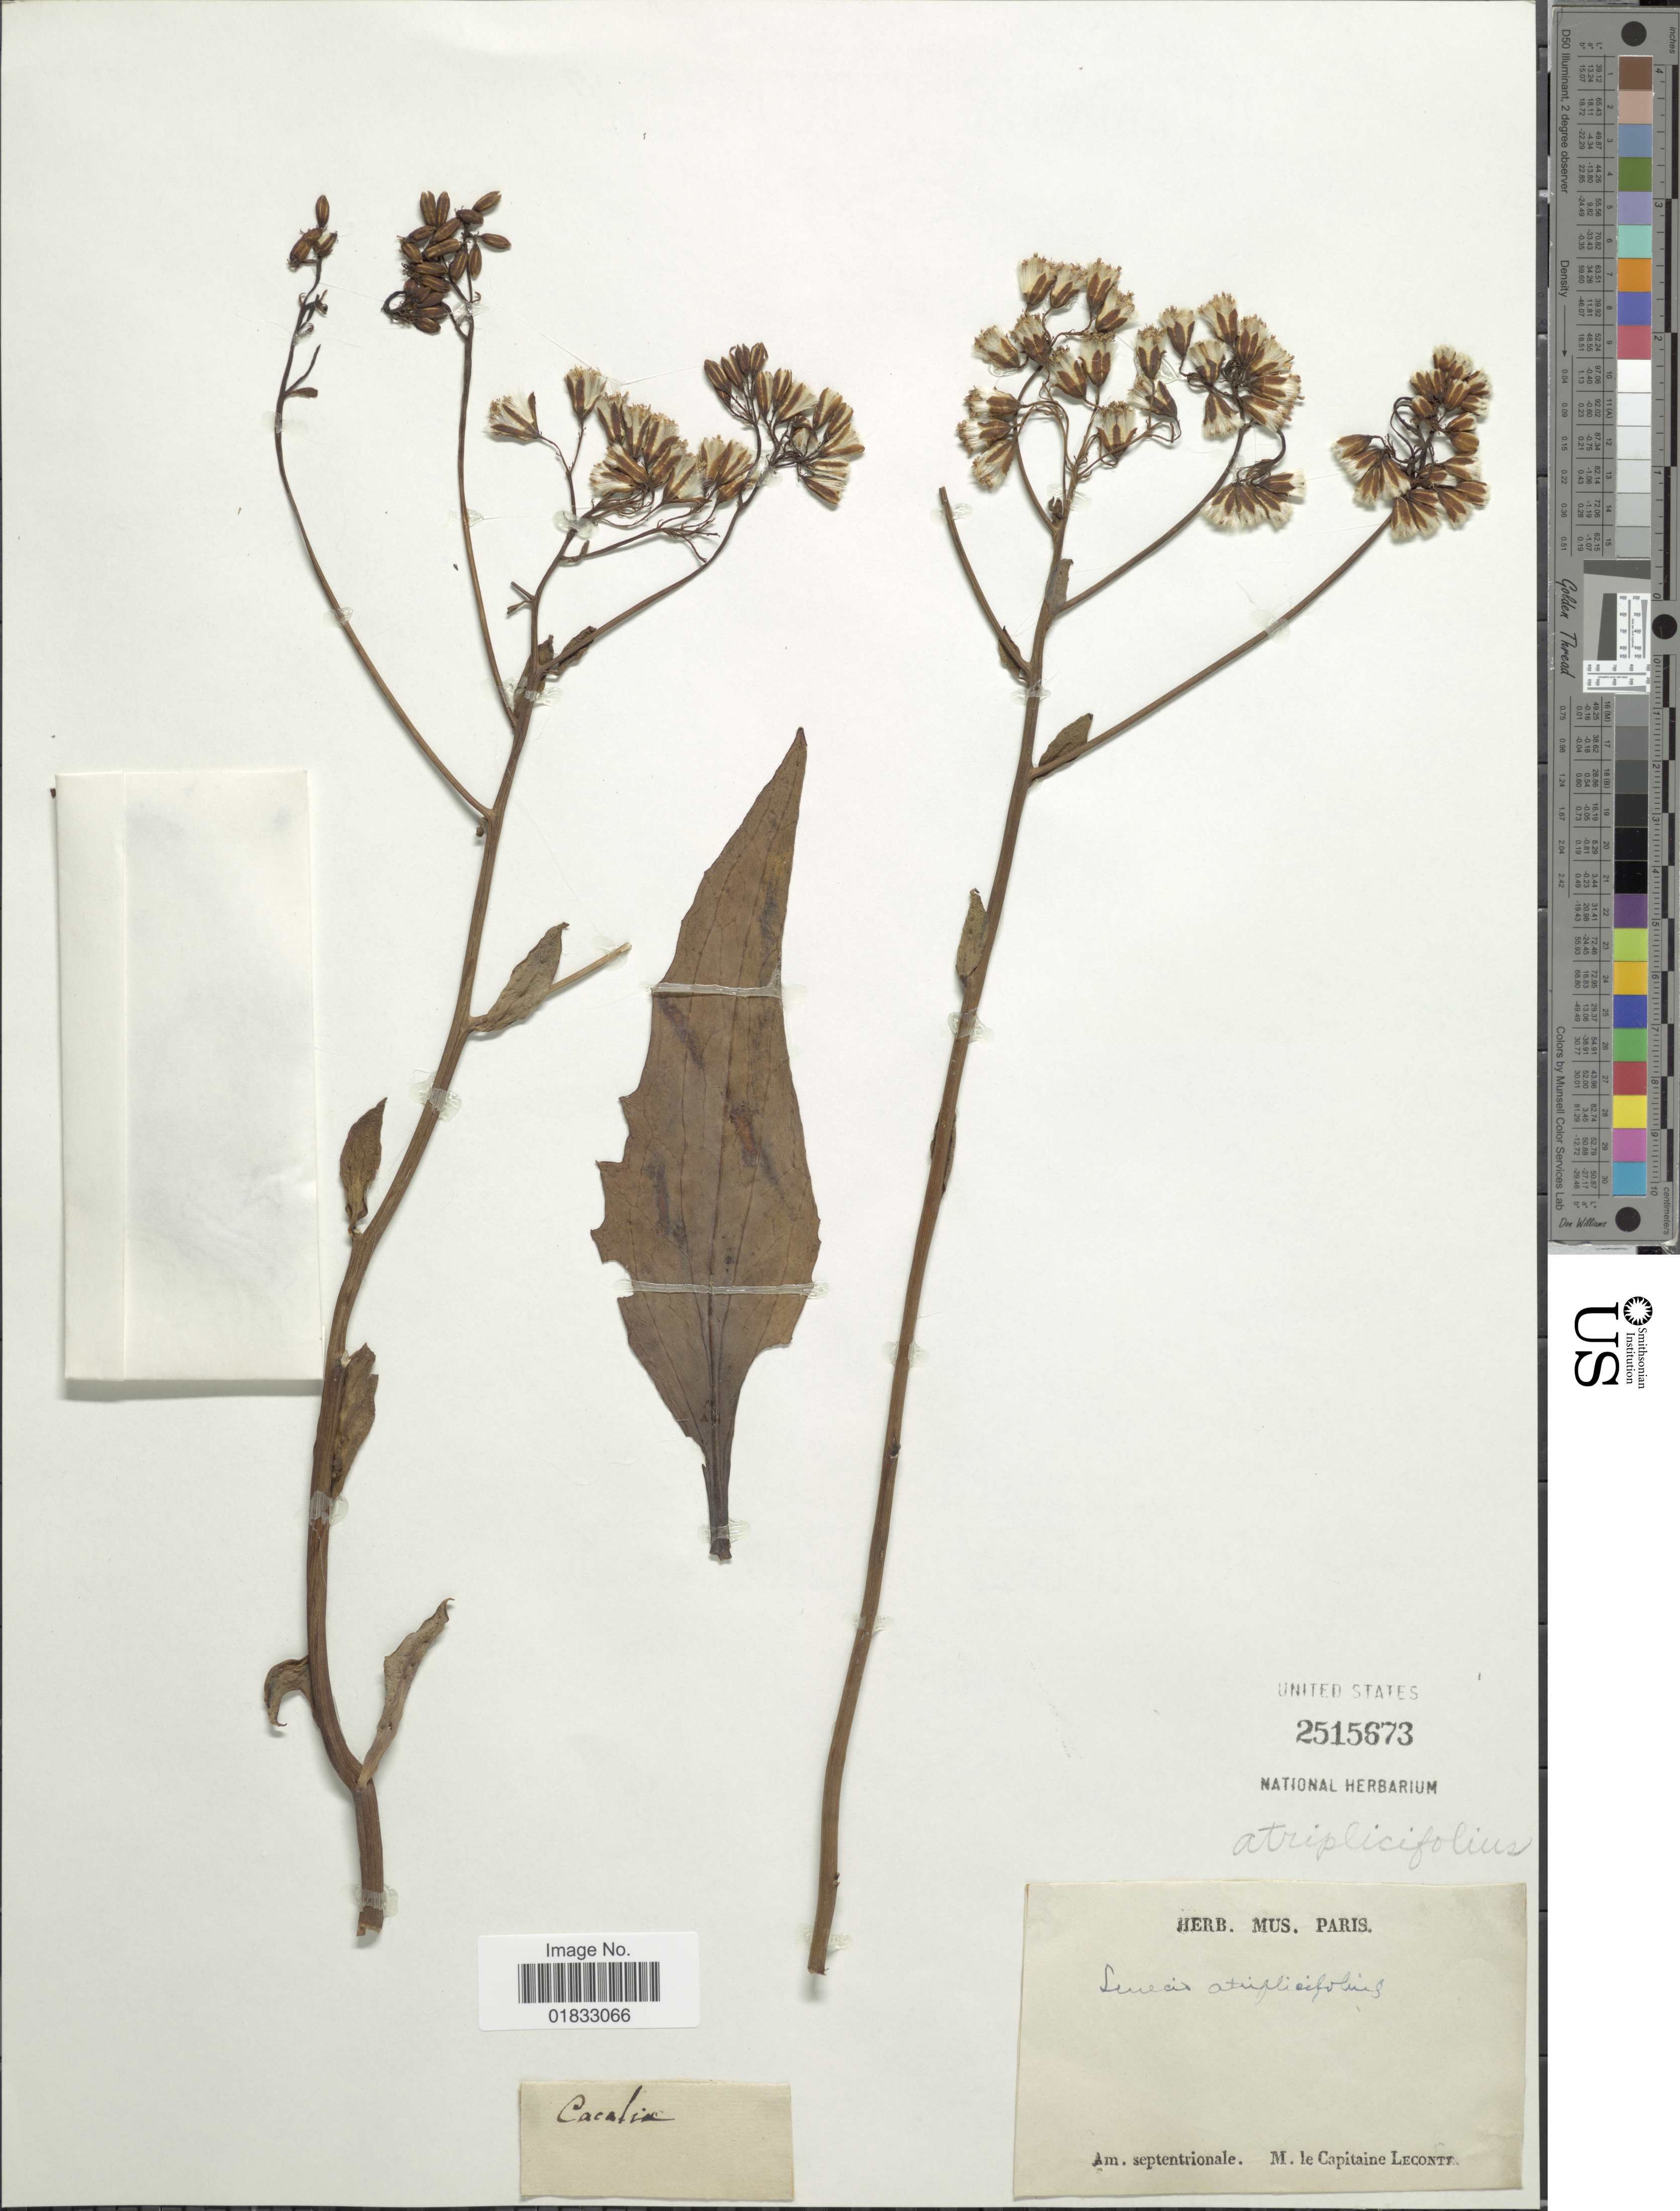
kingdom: Plantae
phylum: Tracheophyta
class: Magnoliopsida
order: Asterales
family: Asteraceae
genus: Arnoglossum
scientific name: Arnoglossum atriplicifolium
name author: (L.) H. Rob.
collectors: J. LeConte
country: United States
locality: Am. septentrionale [unsure placement]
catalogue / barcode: US 2515673